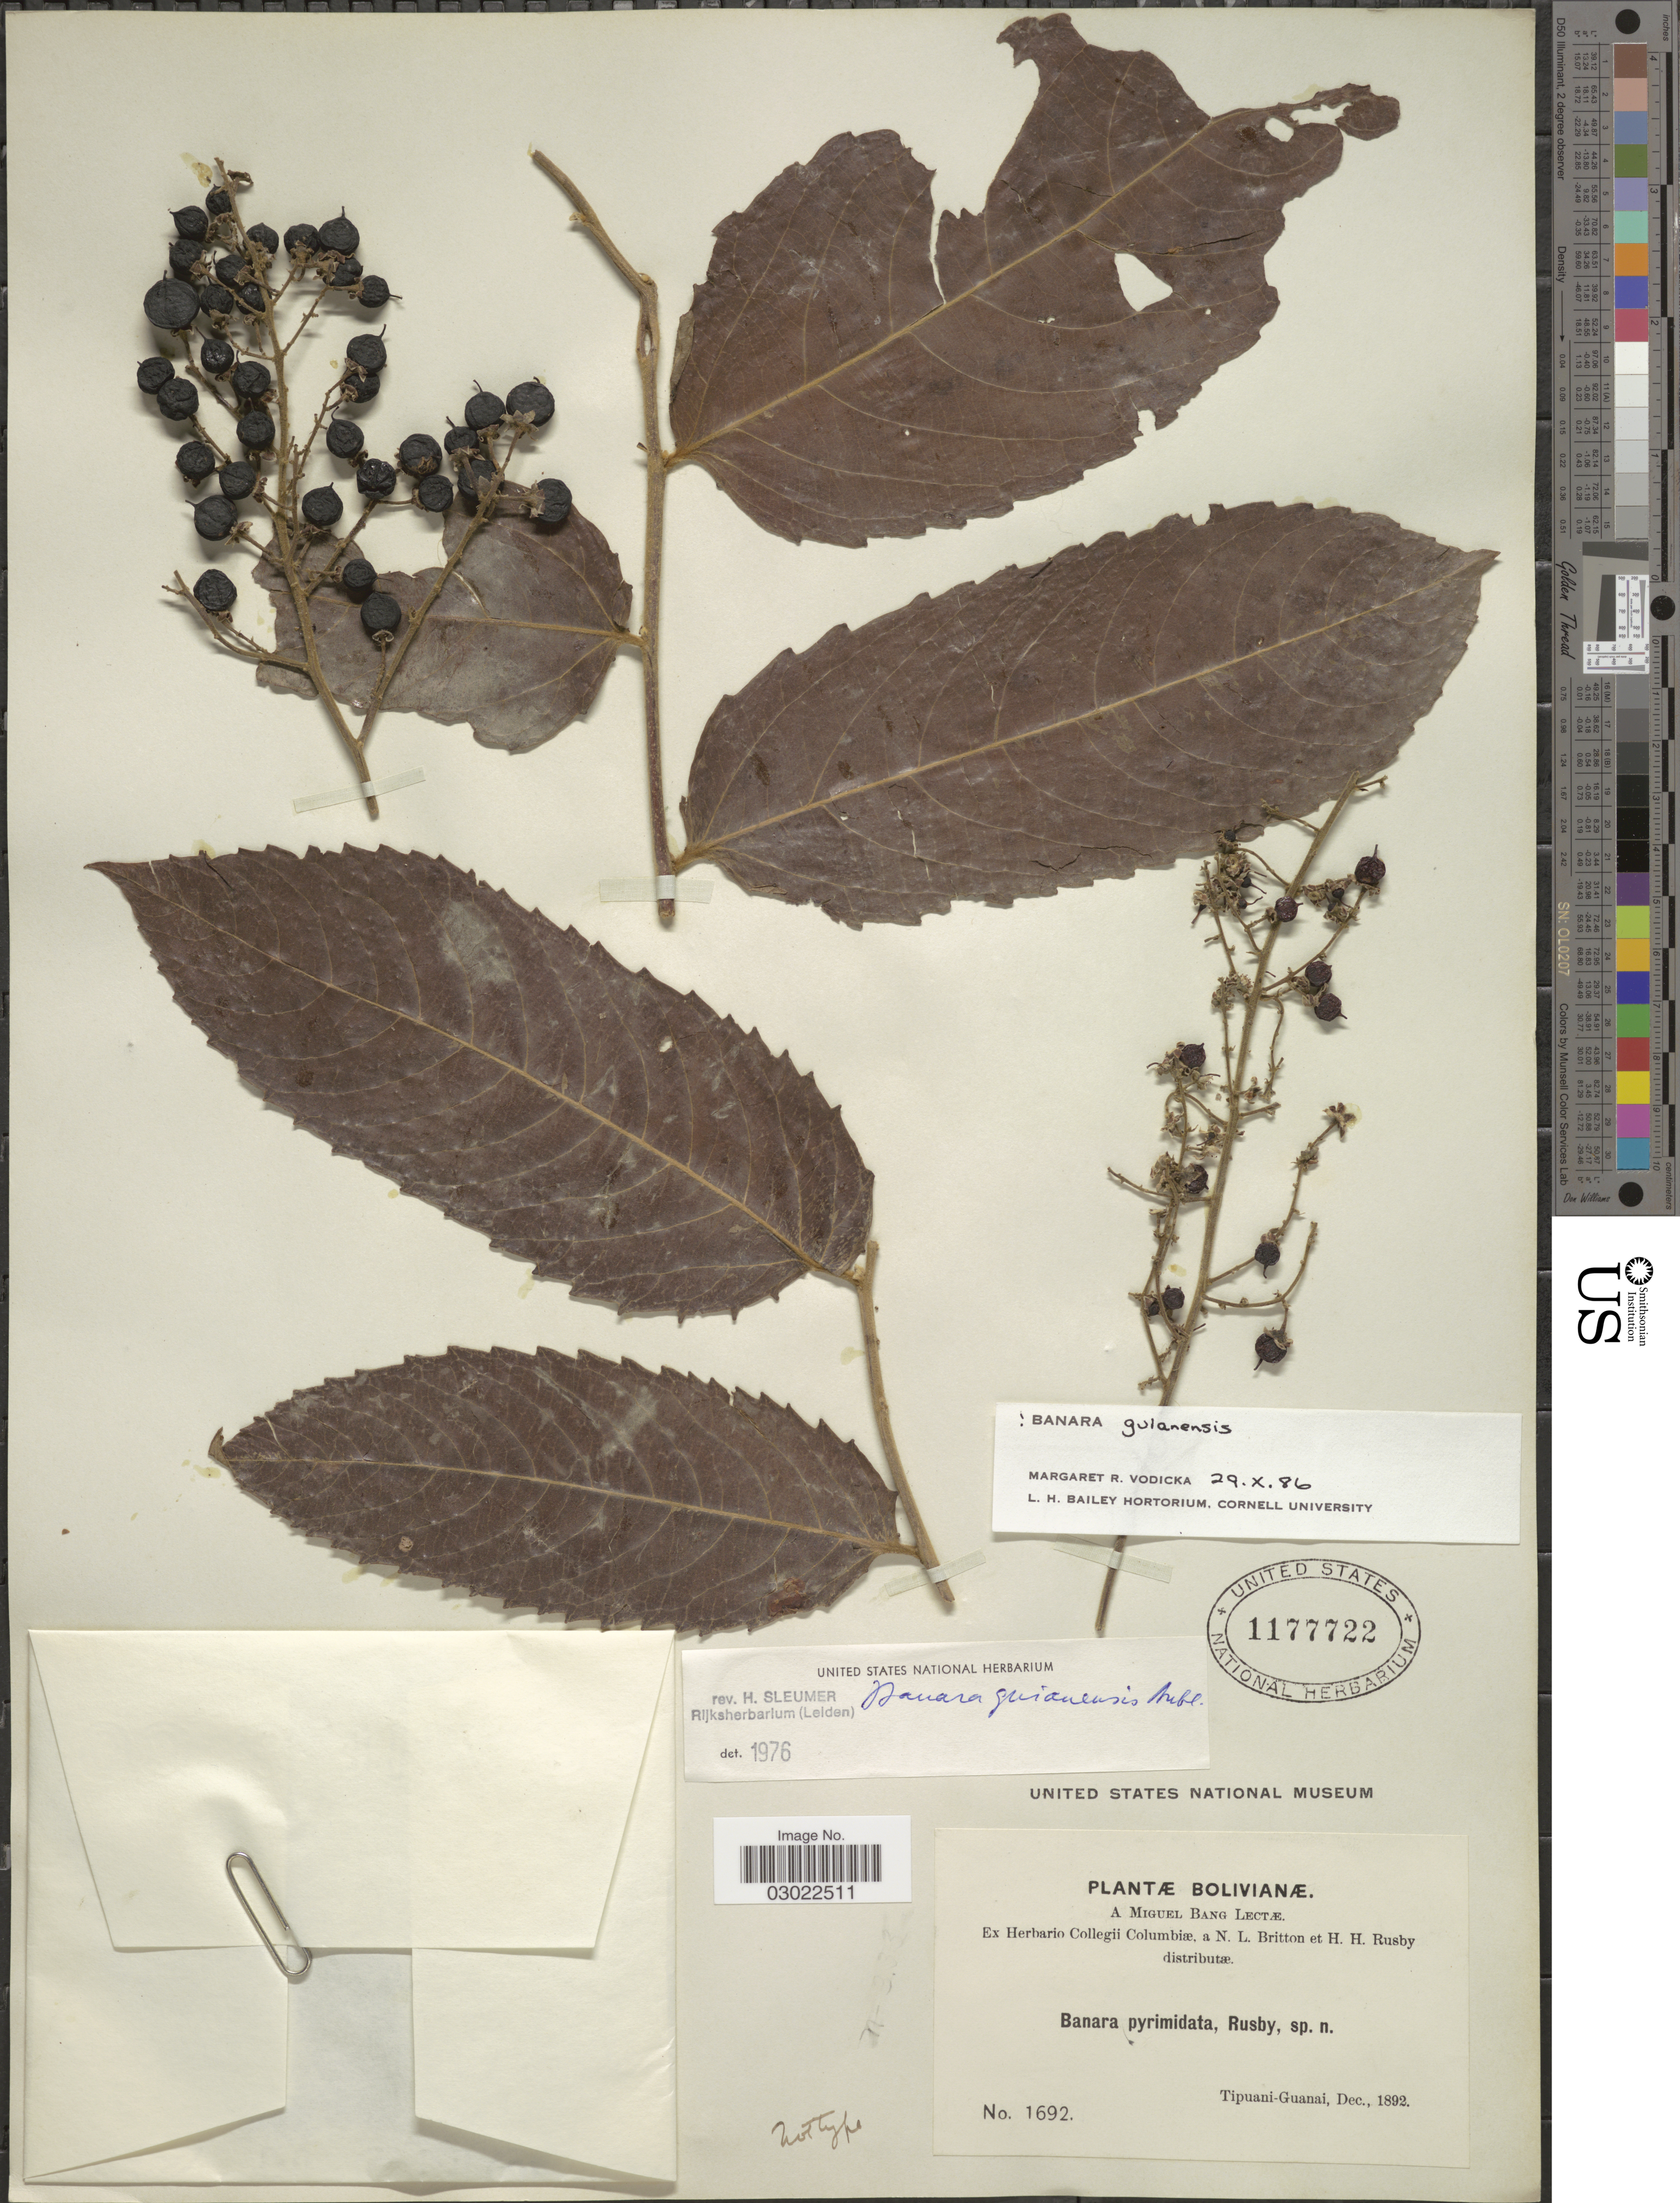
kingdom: Plantae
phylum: Tracheophyta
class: Magnoliopsida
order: Malpighiales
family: Salicaceae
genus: Banara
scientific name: Banara guianensis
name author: Aubl.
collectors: M. Bang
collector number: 1692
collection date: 1892-12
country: Bolivia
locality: Tipuani-Guanai.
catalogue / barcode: US 1177722